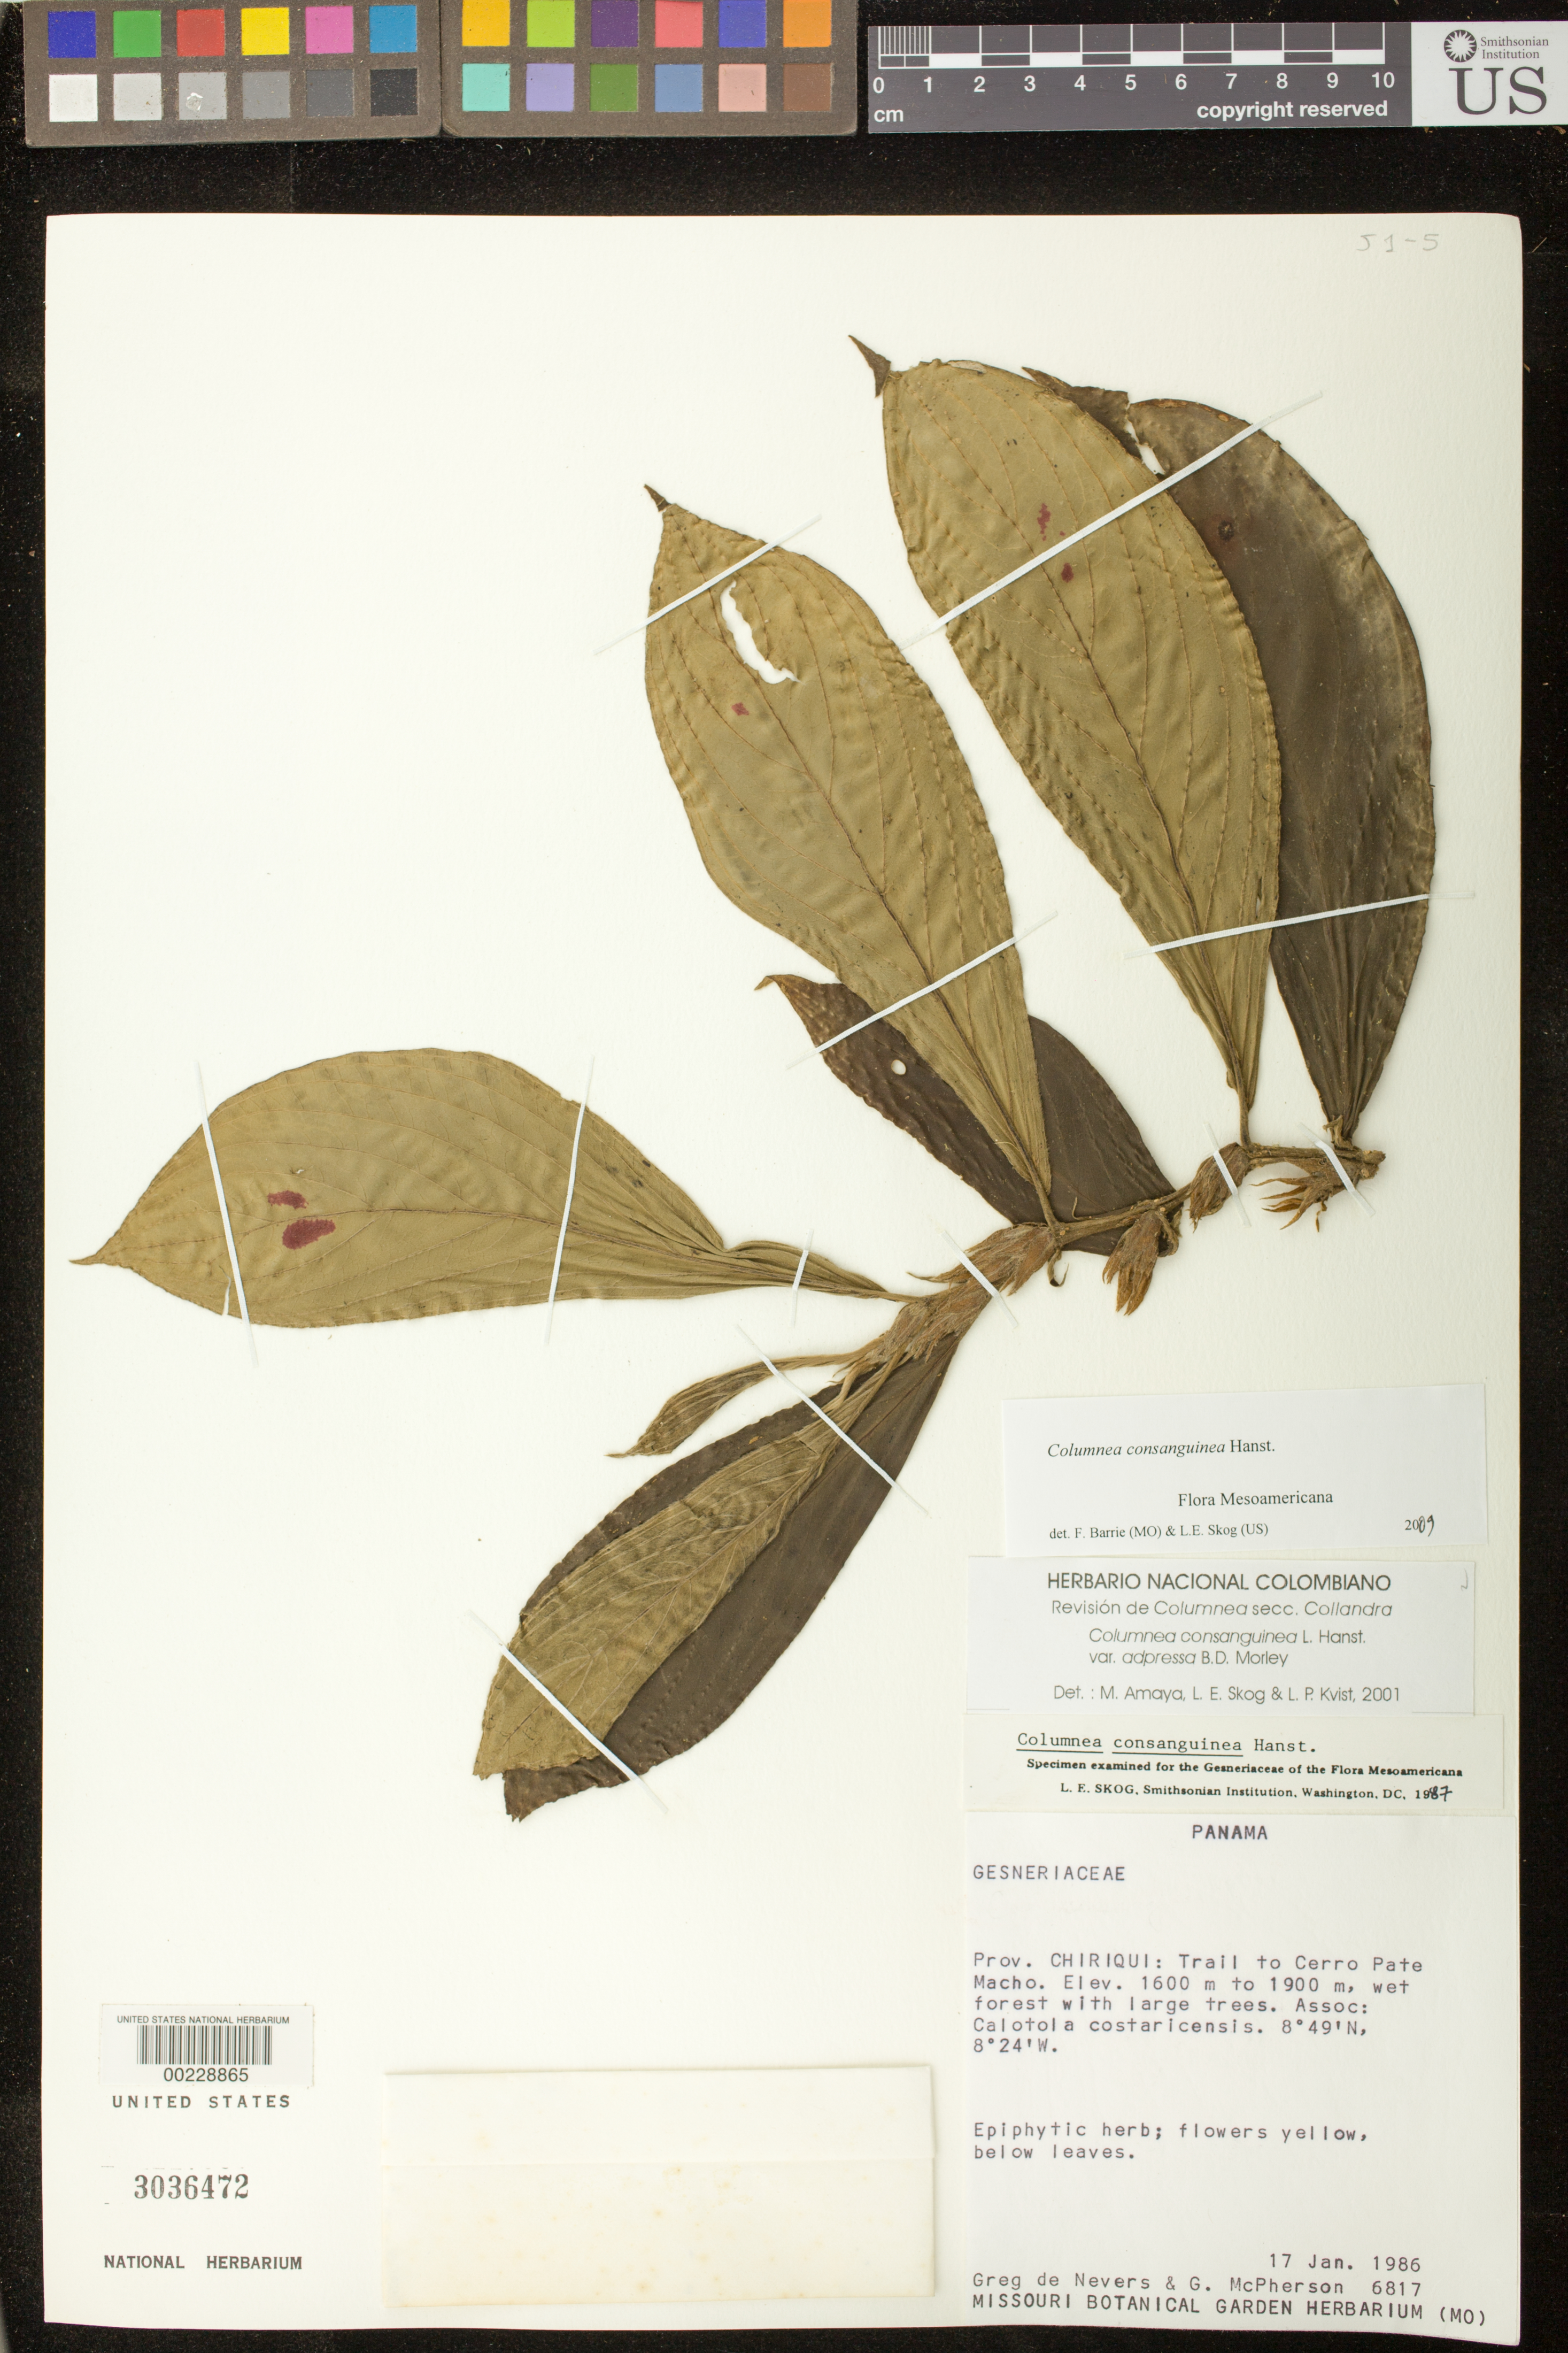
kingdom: Plantae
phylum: Tracheophyta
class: Magnoliopsida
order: Lamiales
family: Gesneriaceae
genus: Columnea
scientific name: Columnea consanguinea var. adpressa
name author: B.D. Morley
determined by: Amaya-Márquez, M.; et al.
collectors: G. C. de Nevers & G. D. McPherson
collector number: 6817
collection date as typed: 17 Jan 1986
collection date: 1986-01-17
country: Panama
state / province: Chiriquí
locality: Trail to Cerro Pate Macho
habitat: Wet forest with large trees. Assoc: Calotola costaricensis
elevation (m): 1600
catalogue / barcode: US 3036472